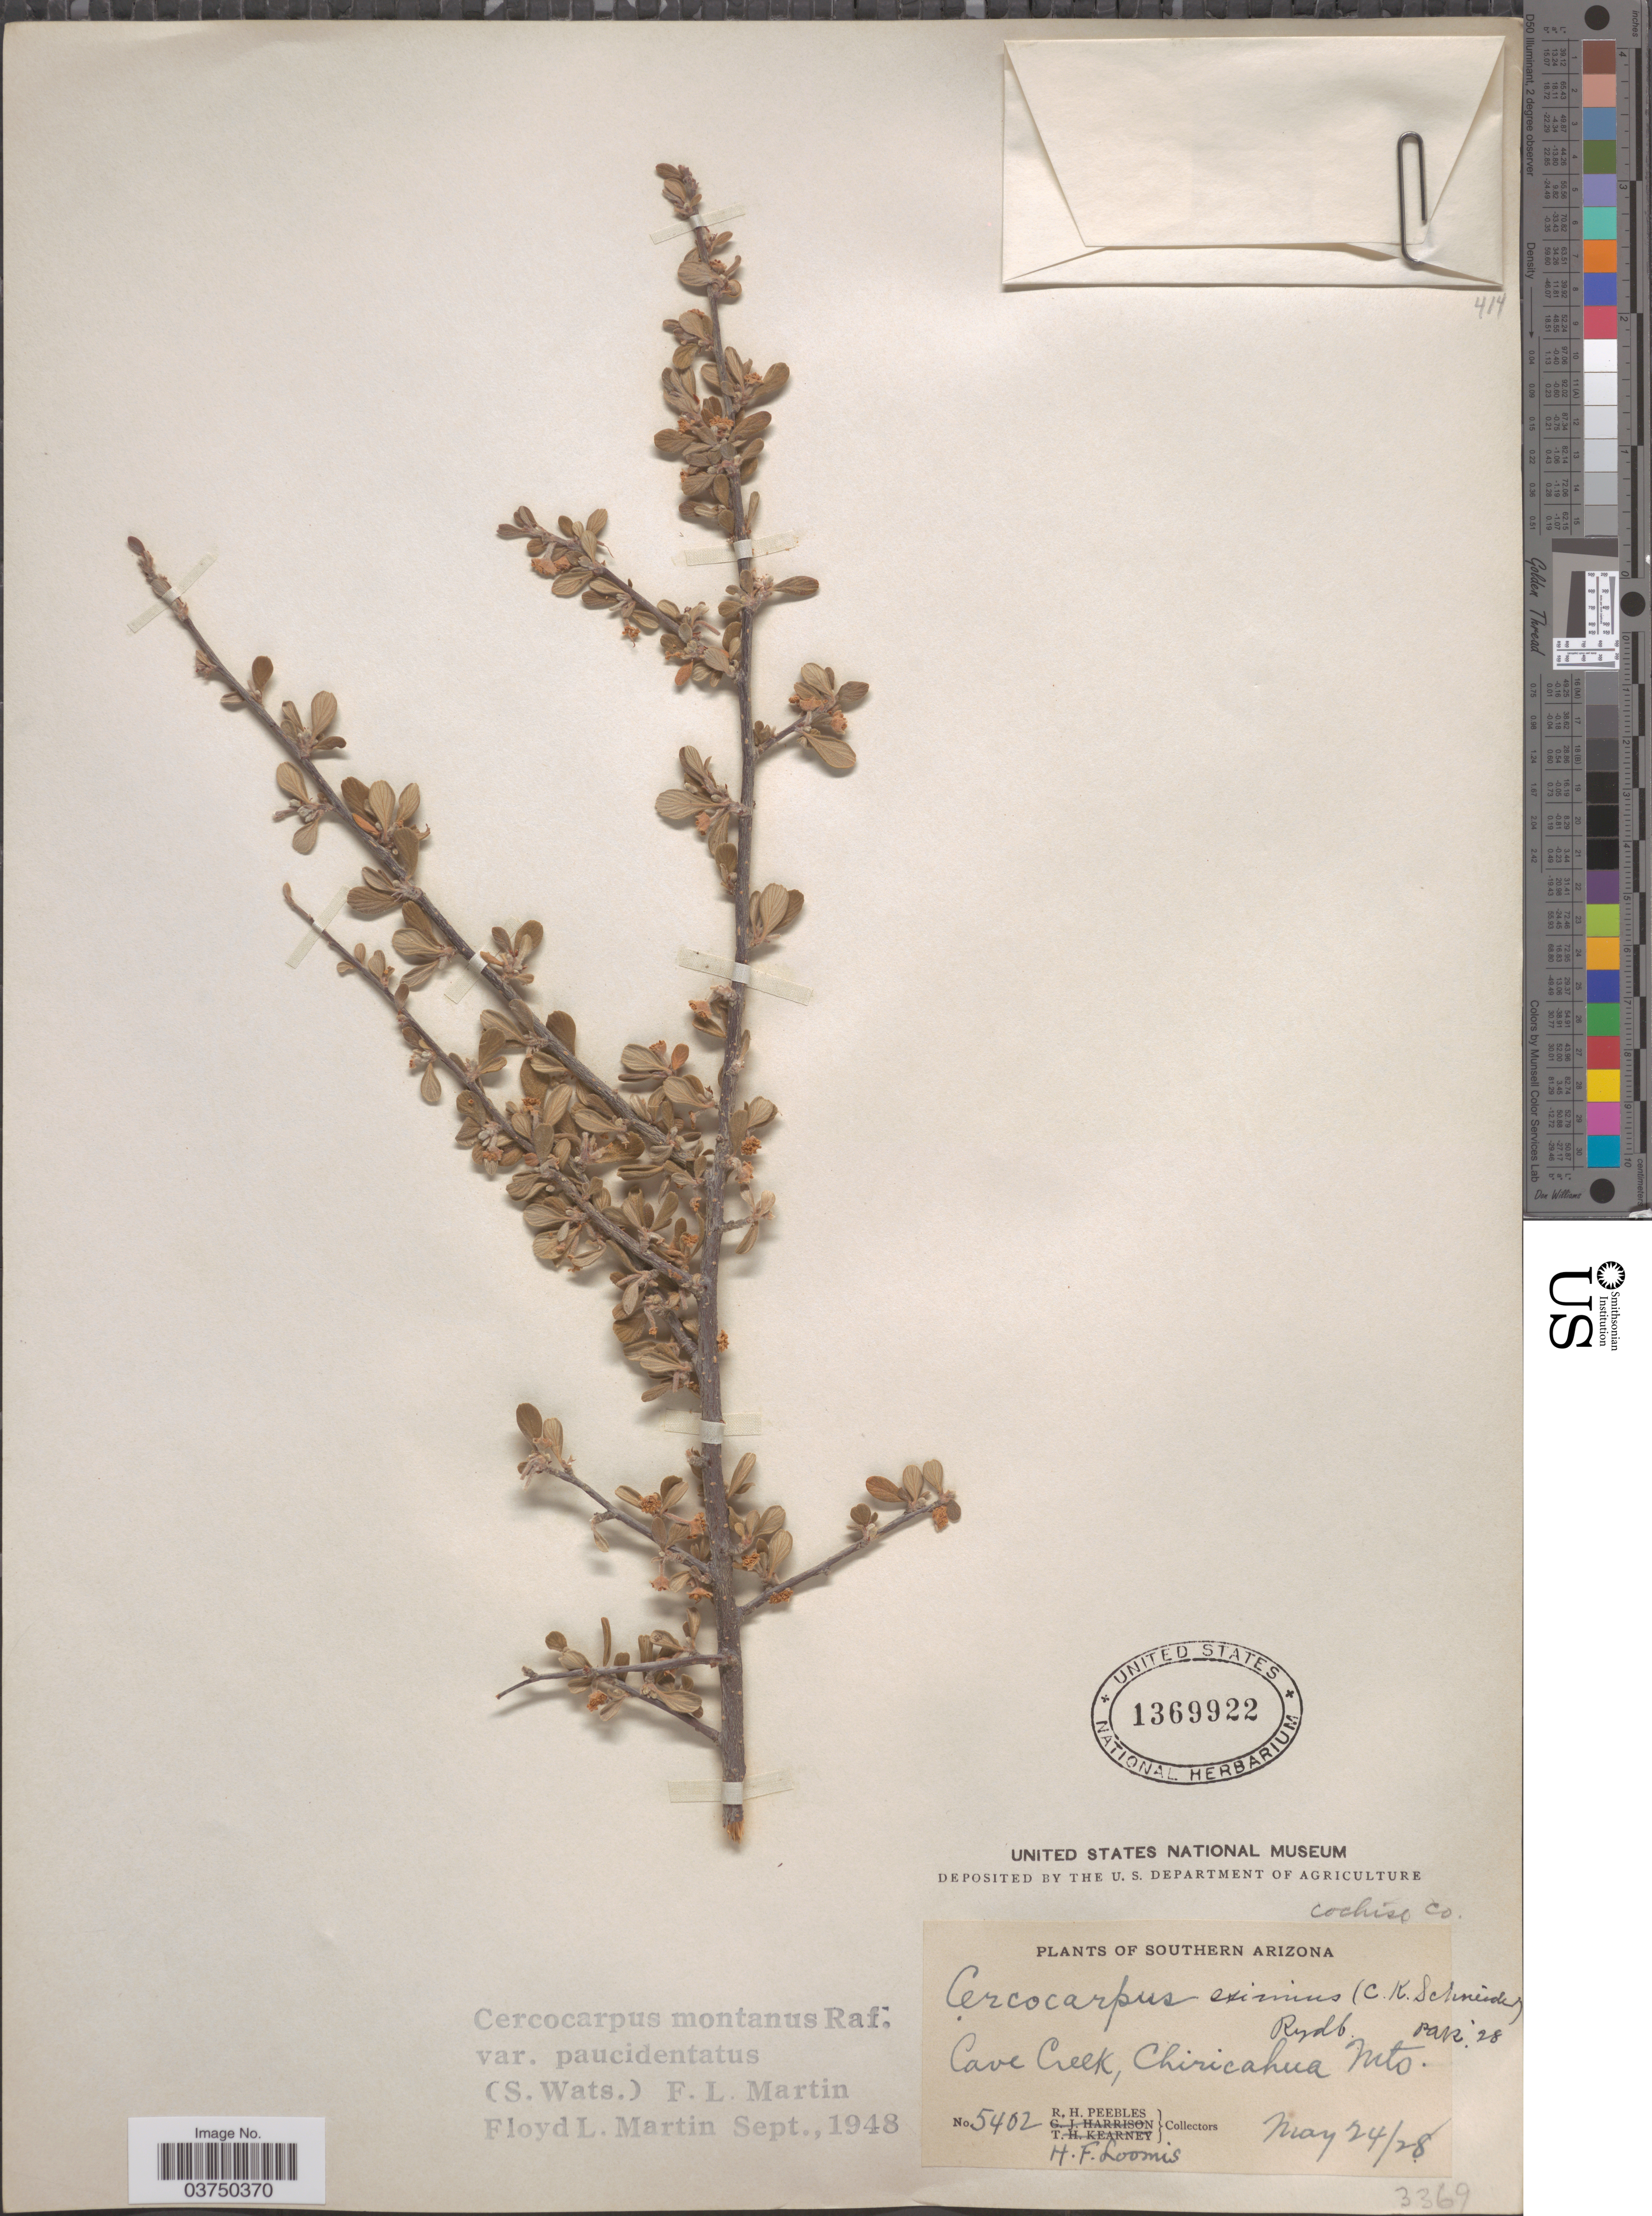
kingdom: Plantae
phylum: Tracheophyta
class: Magnoliopsida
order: Rosales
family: Rosaceae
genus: Cercocarpus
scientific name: Cercocarpus montanus var. paucidentatus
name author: (S. Watson) F.L. Martin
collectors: R. H. Peebles & H. F. Loomis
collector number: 5402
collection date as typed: Transcribed d/m/y: 24/5/28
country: United States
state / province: Arizona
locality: Southern Arizona. Cave Creek, Chiricahua Mts. Cochise Co.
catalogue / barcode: US 1369922